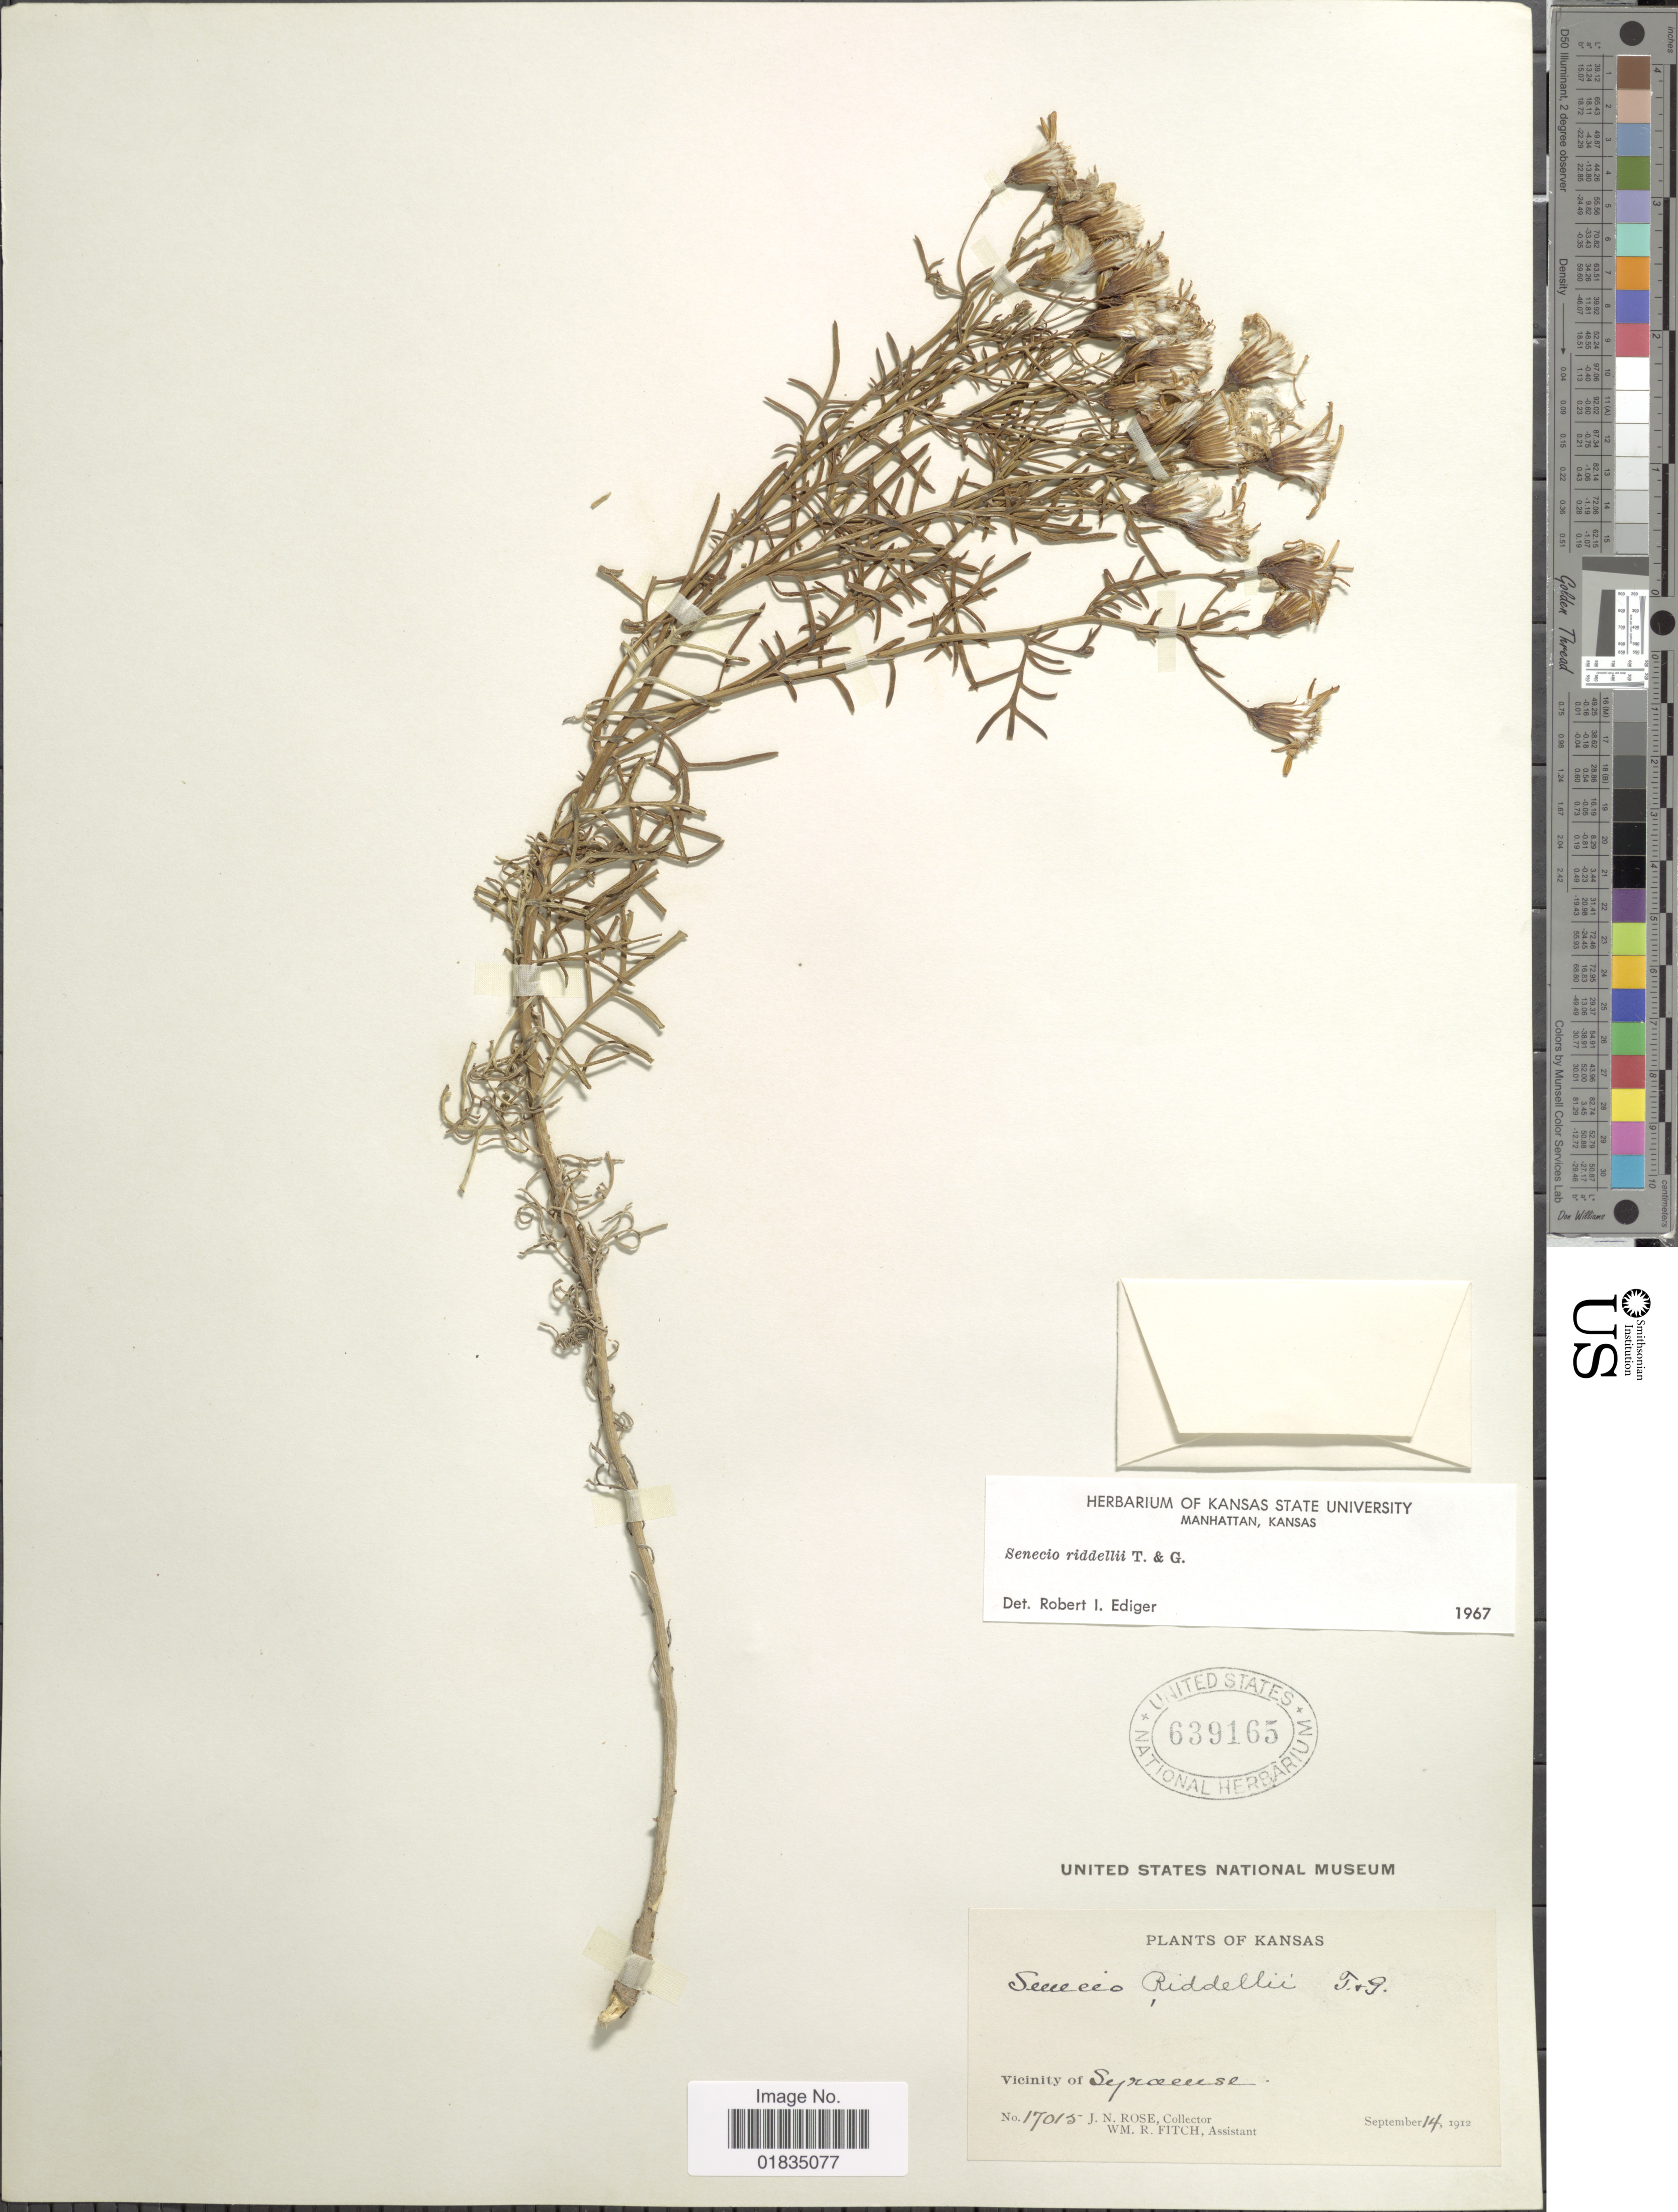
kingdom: Plantae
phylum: Tracheophyta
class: Magnoliopsida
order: Asterales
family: Asteraceae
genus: Senecio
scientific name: Senecio riddellii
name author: Torr. & A. Gray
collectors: J. N. Rose & W. R. Fitch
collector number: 17015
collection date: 1912-09-14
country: United States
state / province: Kansas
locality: Vicinity of Syracuse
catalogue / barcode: US 639165